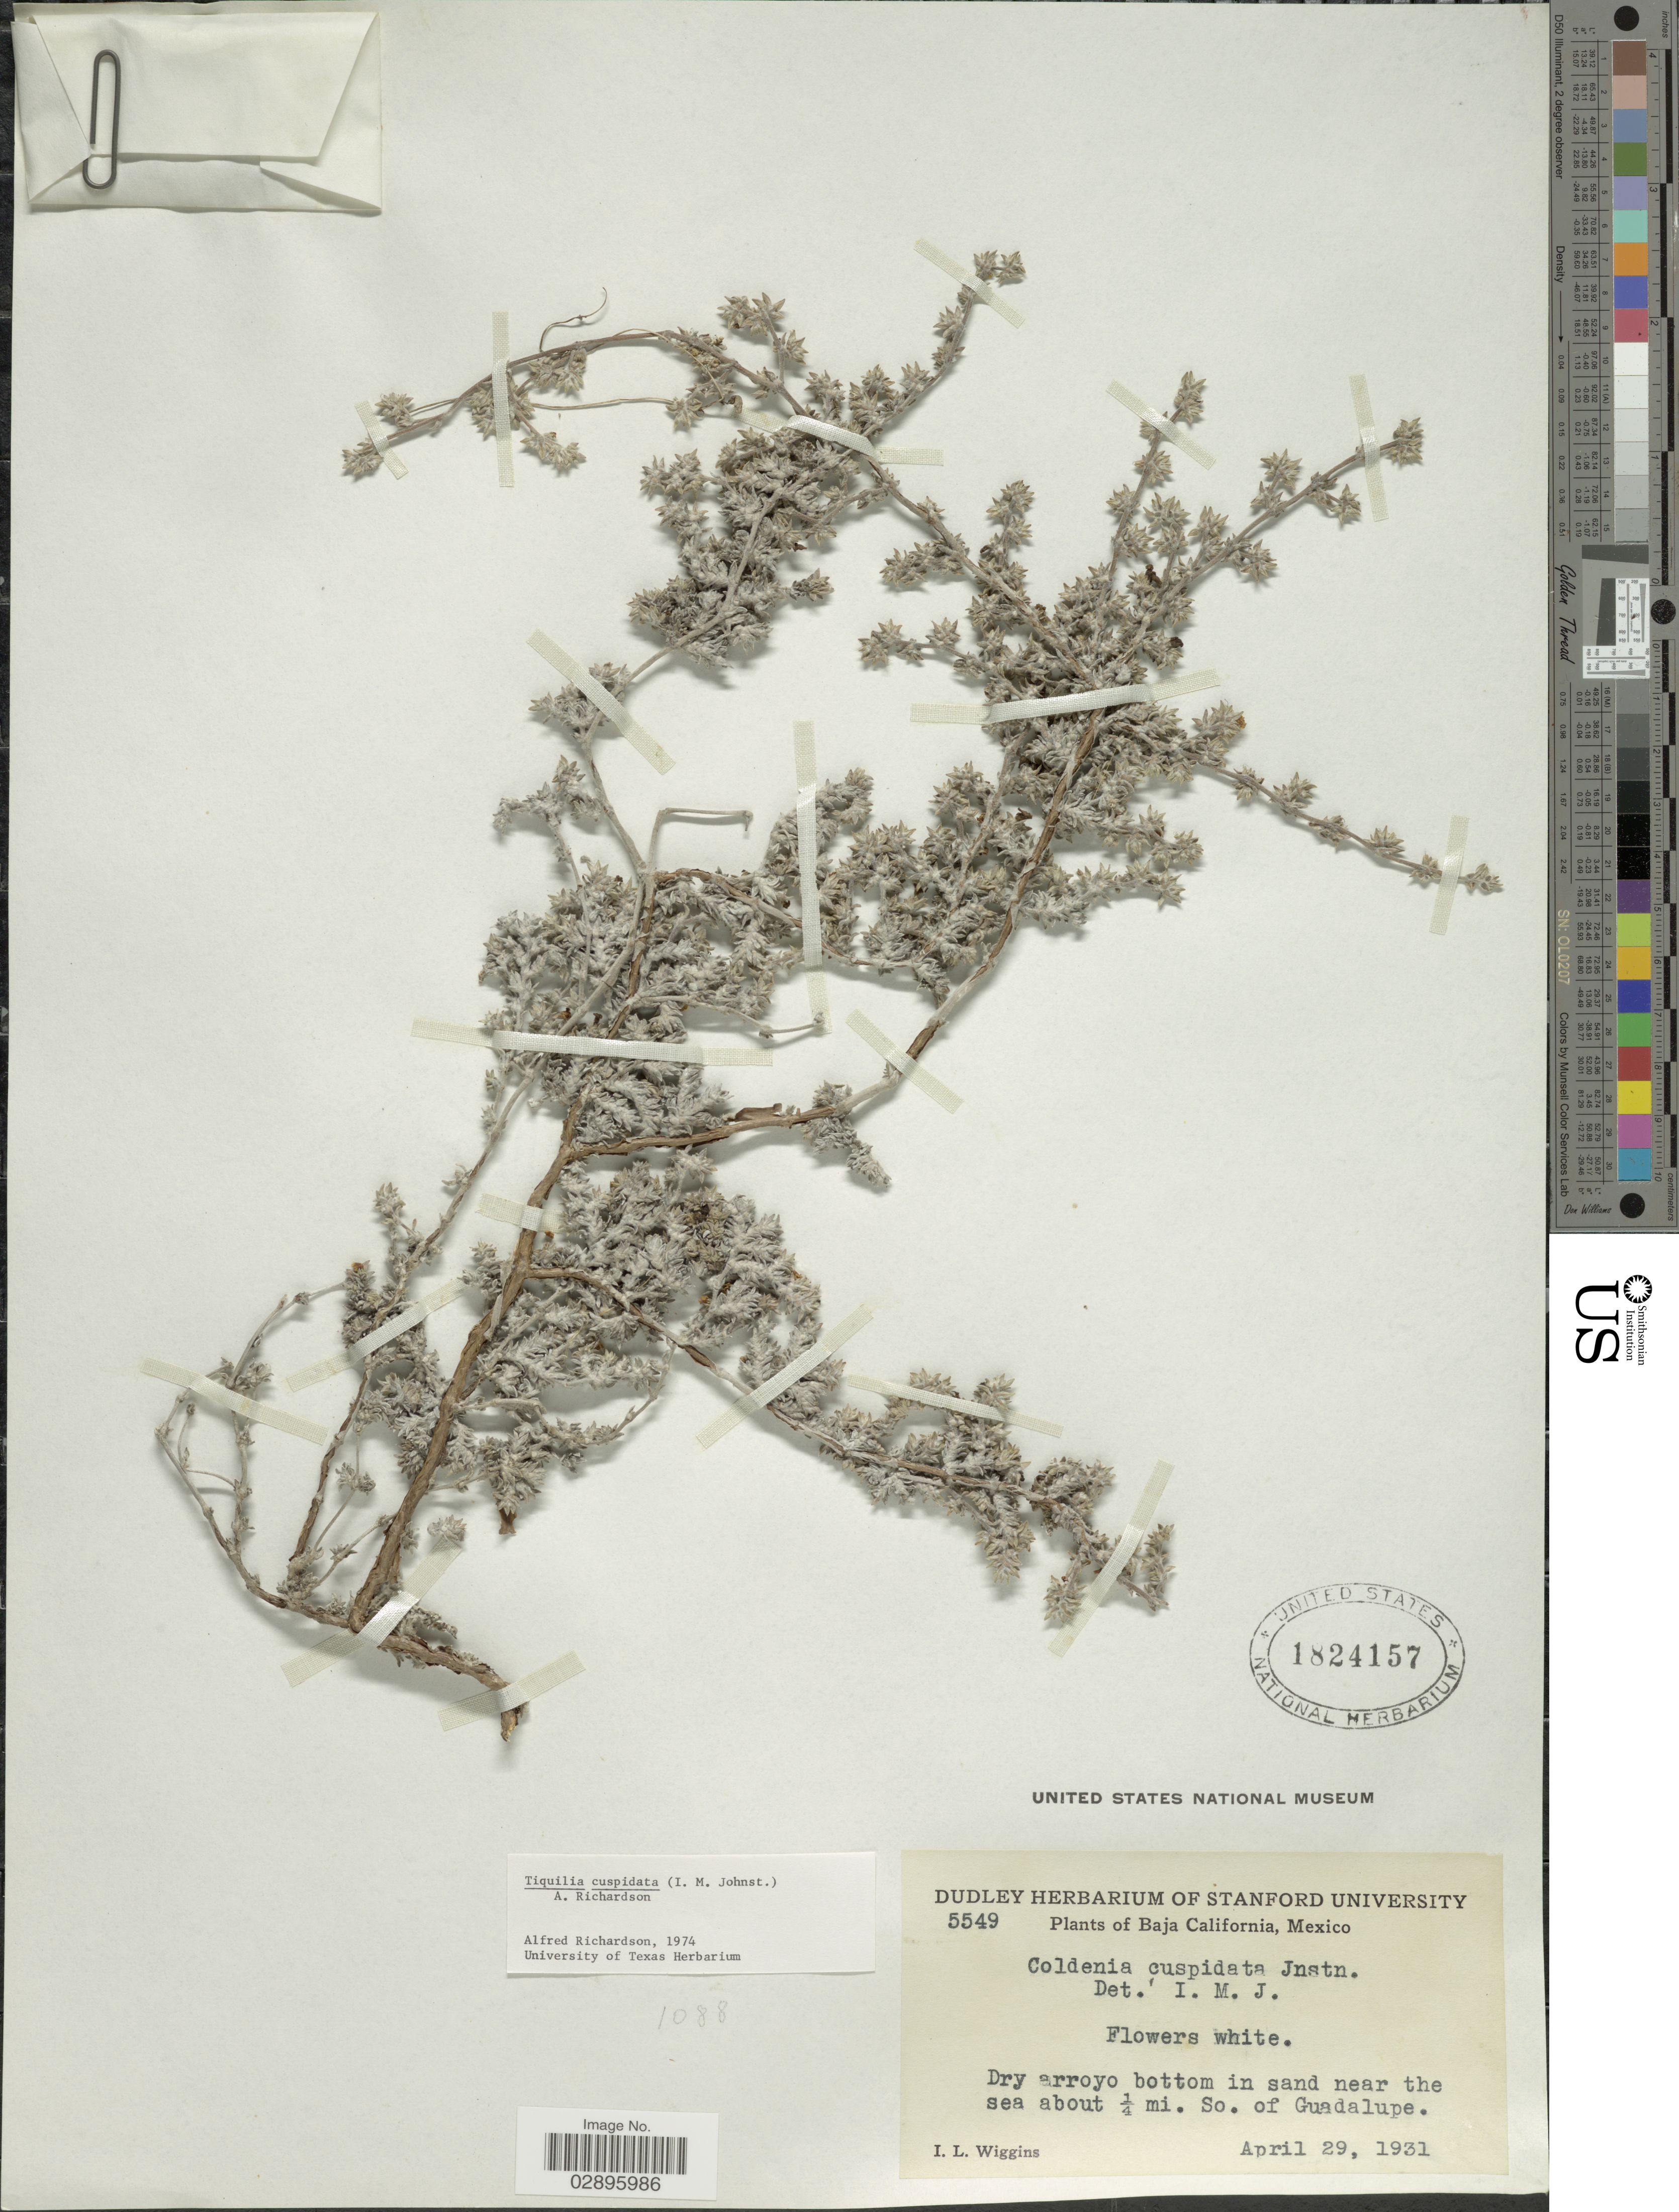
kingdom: Plantae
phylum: Tracheophyta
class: Magnoliopsida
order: Boraginales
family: Ehretiaceae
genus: Tiquilia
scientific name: Tiquilia cuspidata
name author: (I.M. Johnst.) A.T. Richardson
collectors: I. L. Wiggins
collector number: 5549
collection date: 1931-04-29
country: Mexico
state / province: Baja California Norte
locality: Dry arroyo bottom in sand near the sea about 1/4 mi. So. of Guadalupe.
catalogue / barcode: US 1824157